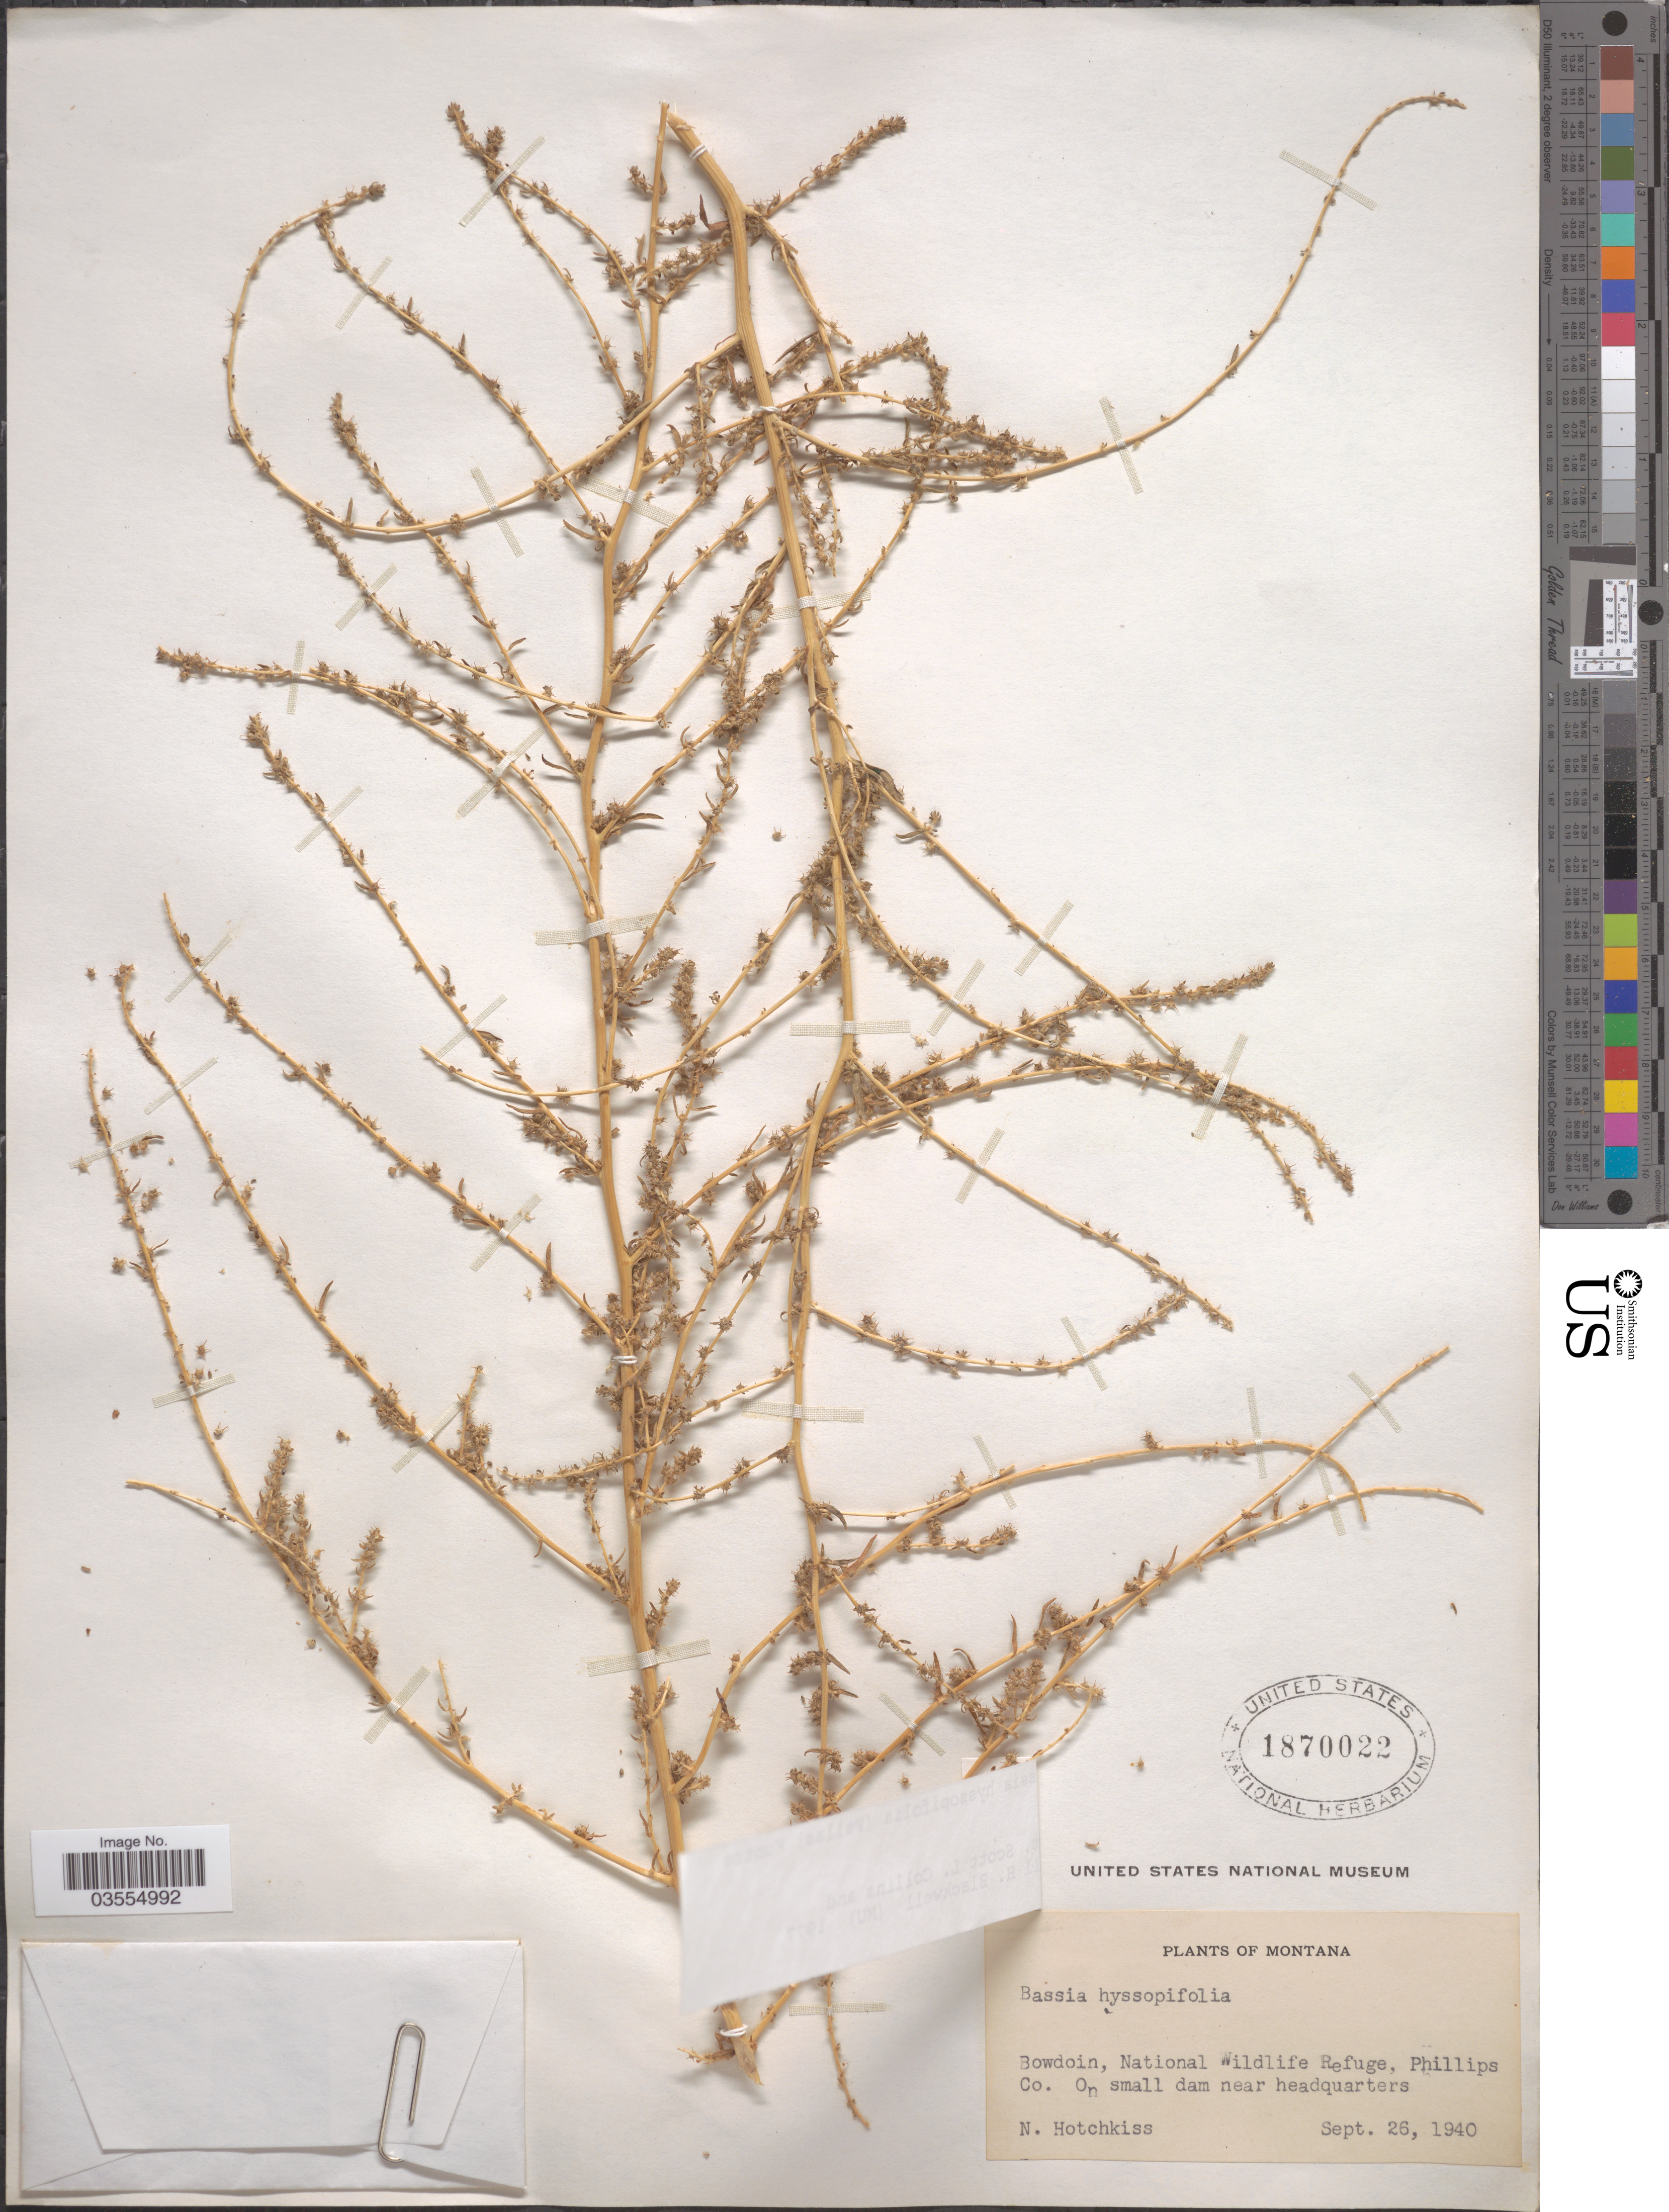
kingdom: Plantae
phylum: Tracheophyta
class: Magnoliopsida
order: Caryophyllales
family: Amaranthaceae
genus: Bassia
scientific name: Bassia hyssopifolia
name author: (Pall.) Kuntze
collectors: N. Hotchkiss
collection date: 1940-09-26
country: United States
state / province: Montana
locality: Bowdoin, National Wildlife Refuge, Phillips Co.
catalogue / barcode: US 1870022